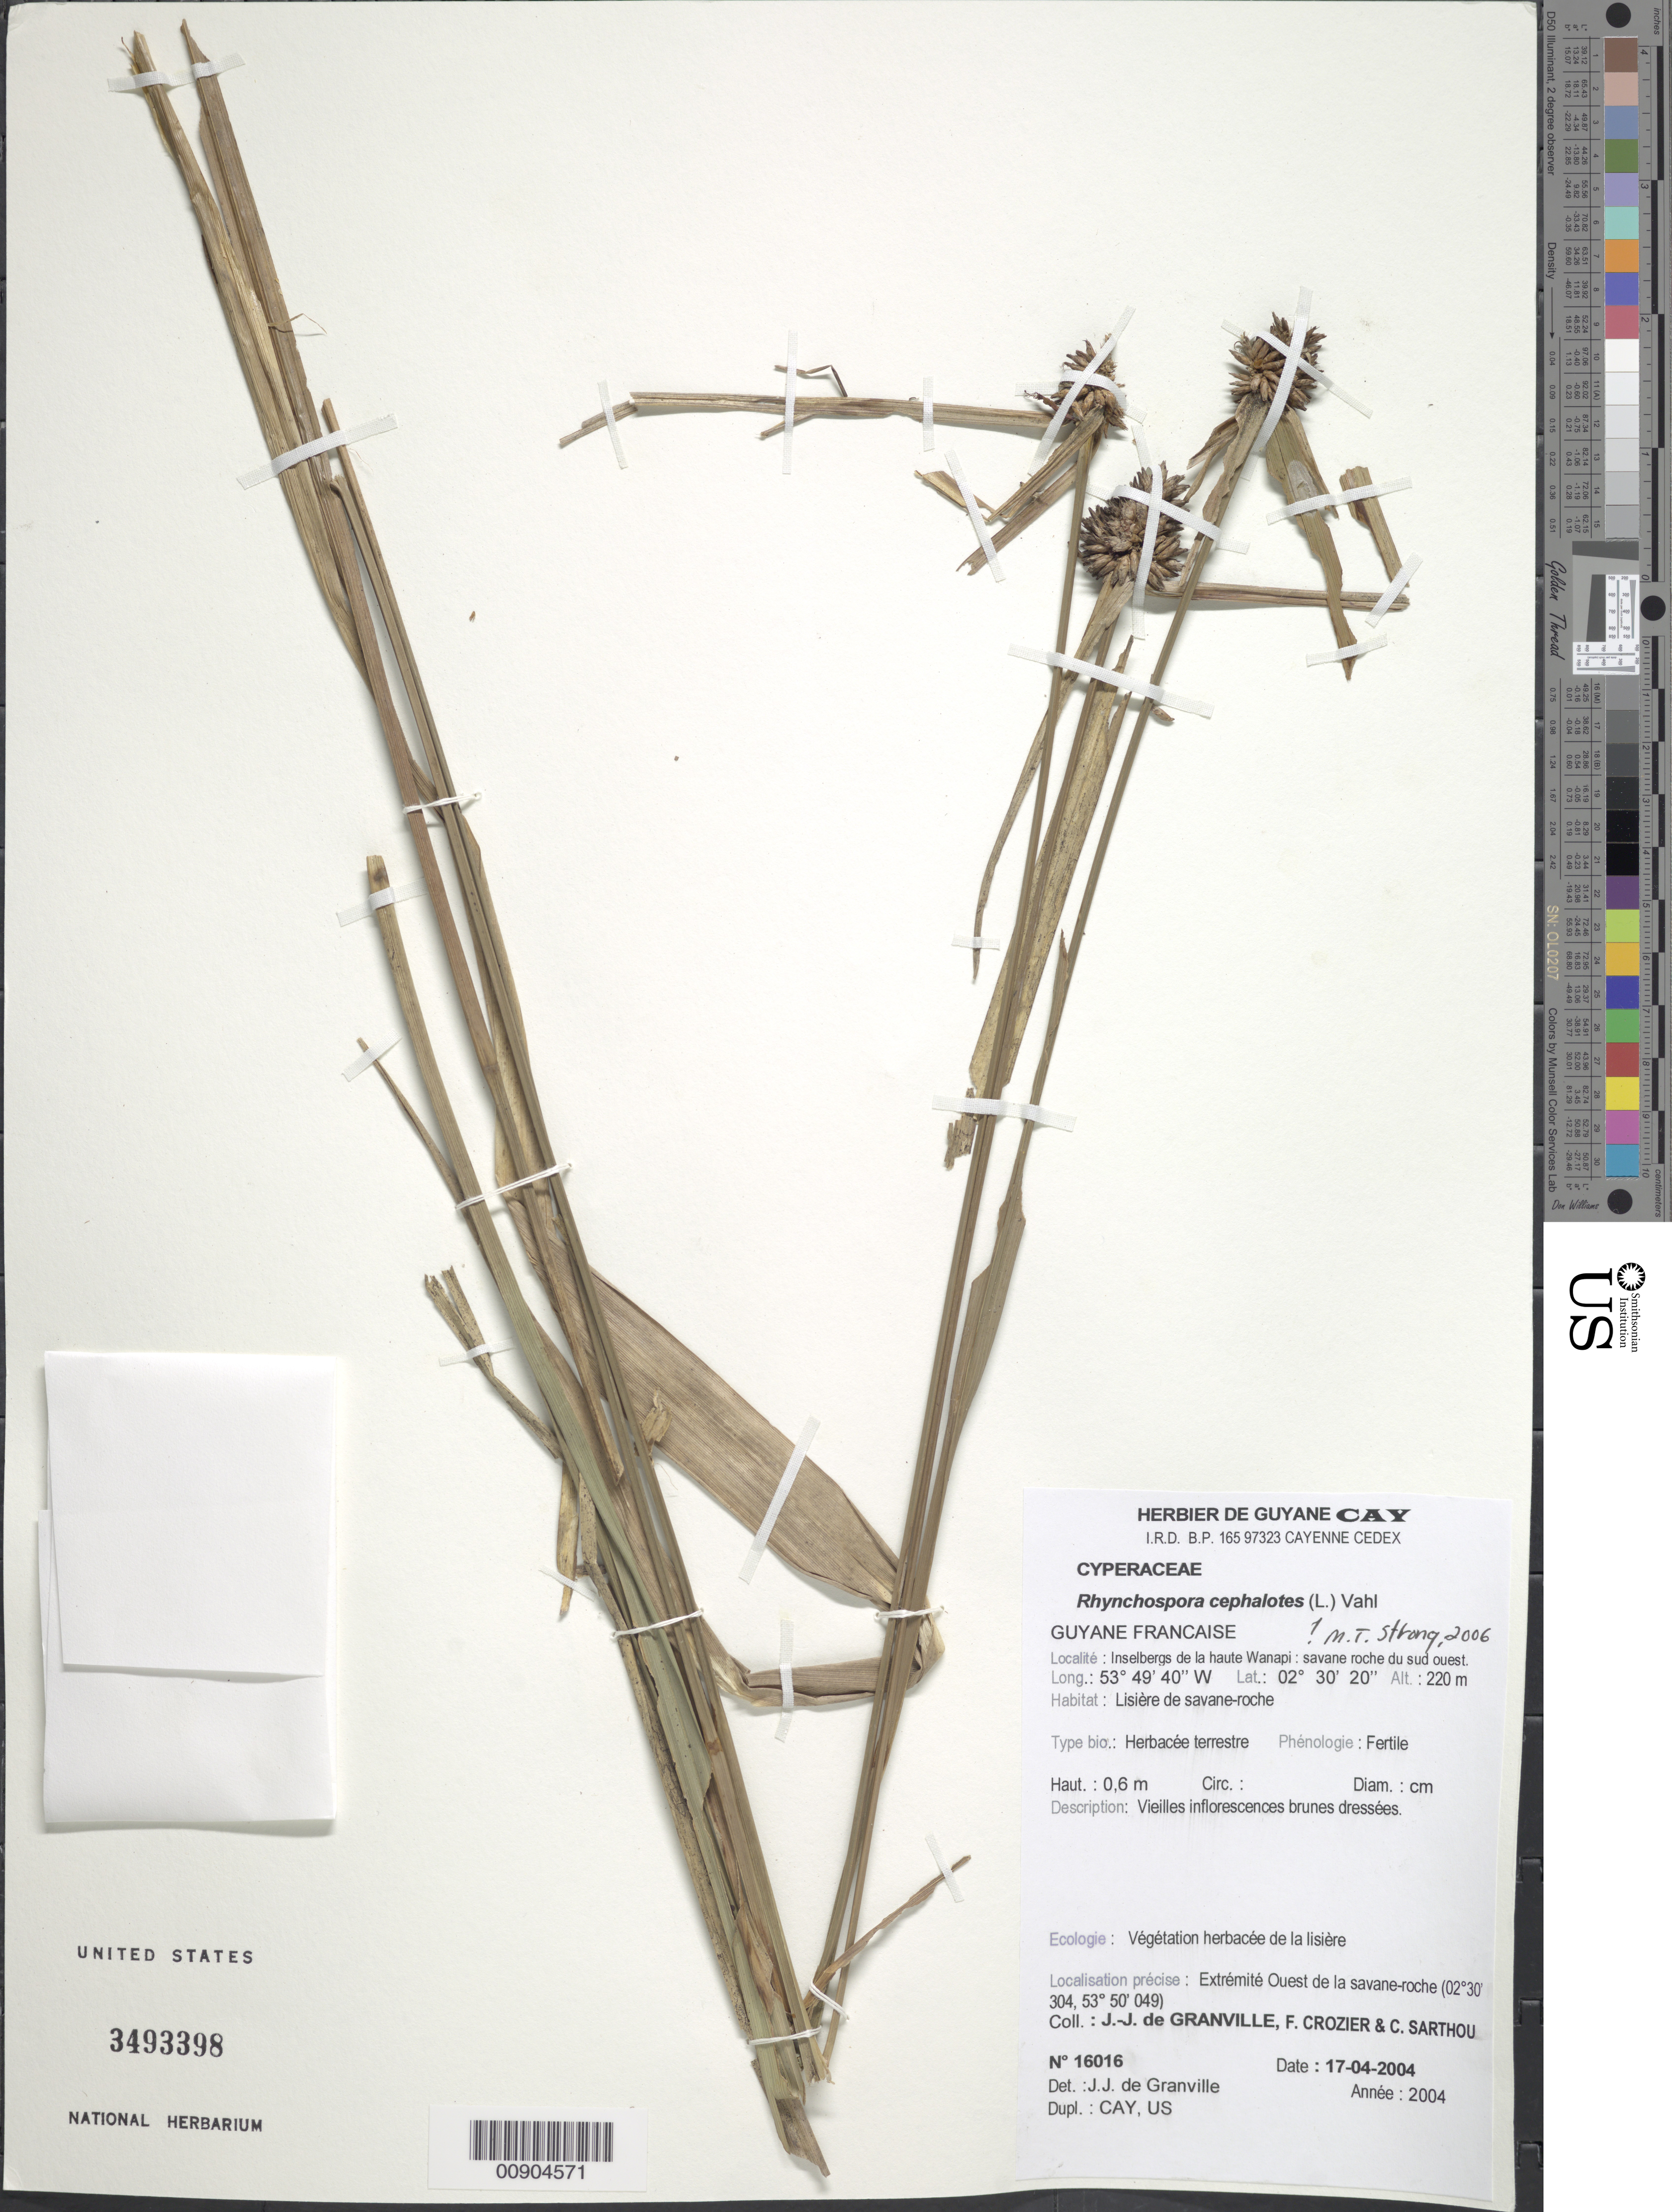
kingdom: Plantae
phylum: Tracheophyta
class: Liliopsida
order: Poales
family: Cyperaceae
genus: Rhynchospora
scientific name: Rhynchospora cephalotes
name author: (L.) Vahl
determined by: Granville, J. J. de, (CAY), Institut de Recherche pour le Developpement (IRD) (FRENCH GUIANA)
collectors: J.-J. de Granville, F. Crozier & C. Sarthou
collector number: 16016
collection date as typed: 17-Apr-04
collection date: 2004-04-17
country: French Guiana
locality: Inselbergs de la haute Wanapi, extrémité ouest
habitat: Lisière de savane roche, végétation herbacée de la lisière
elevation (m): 220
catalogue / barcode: US 3493398